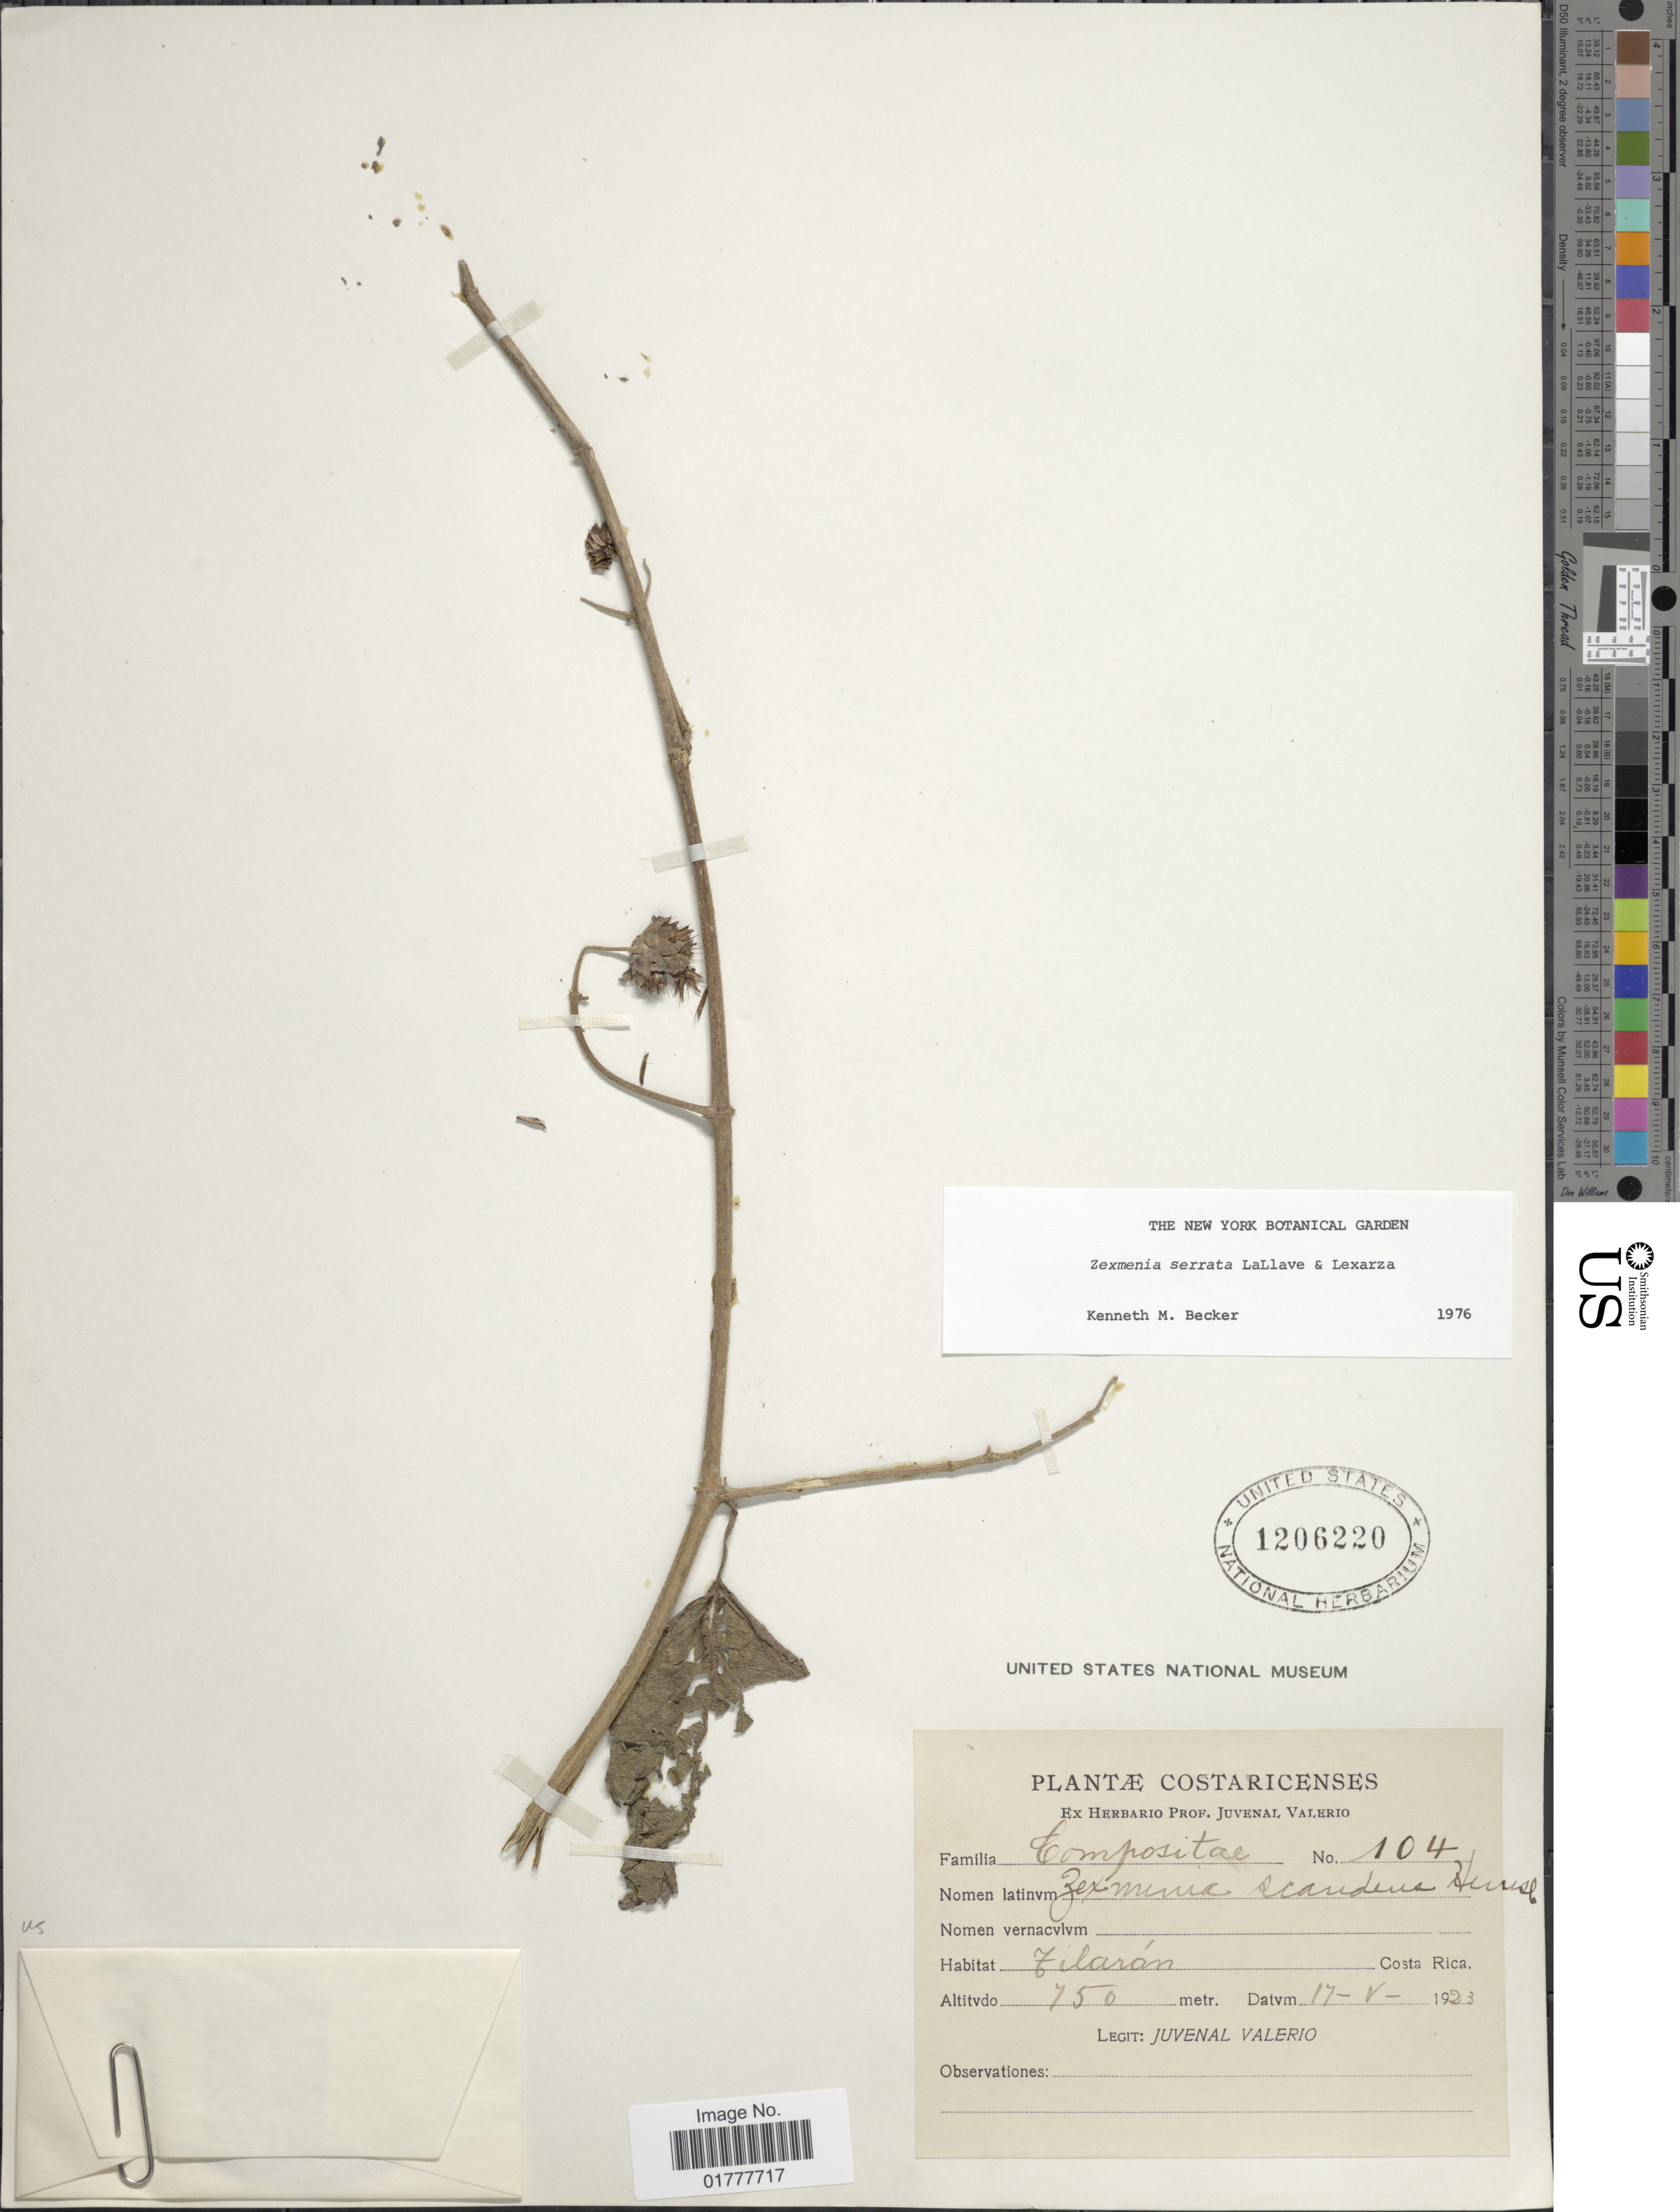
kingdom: Plantae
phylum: Tracheophyta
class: Magnoliopsida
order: Asterales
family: Asteraceae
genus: Zexmenia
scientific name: Zexmenia serrata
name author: La Llave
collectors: J. Valerio R.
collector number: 104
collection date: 1923-05-17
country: Costa Rica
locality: Tilaran.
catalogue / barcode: US 1206220